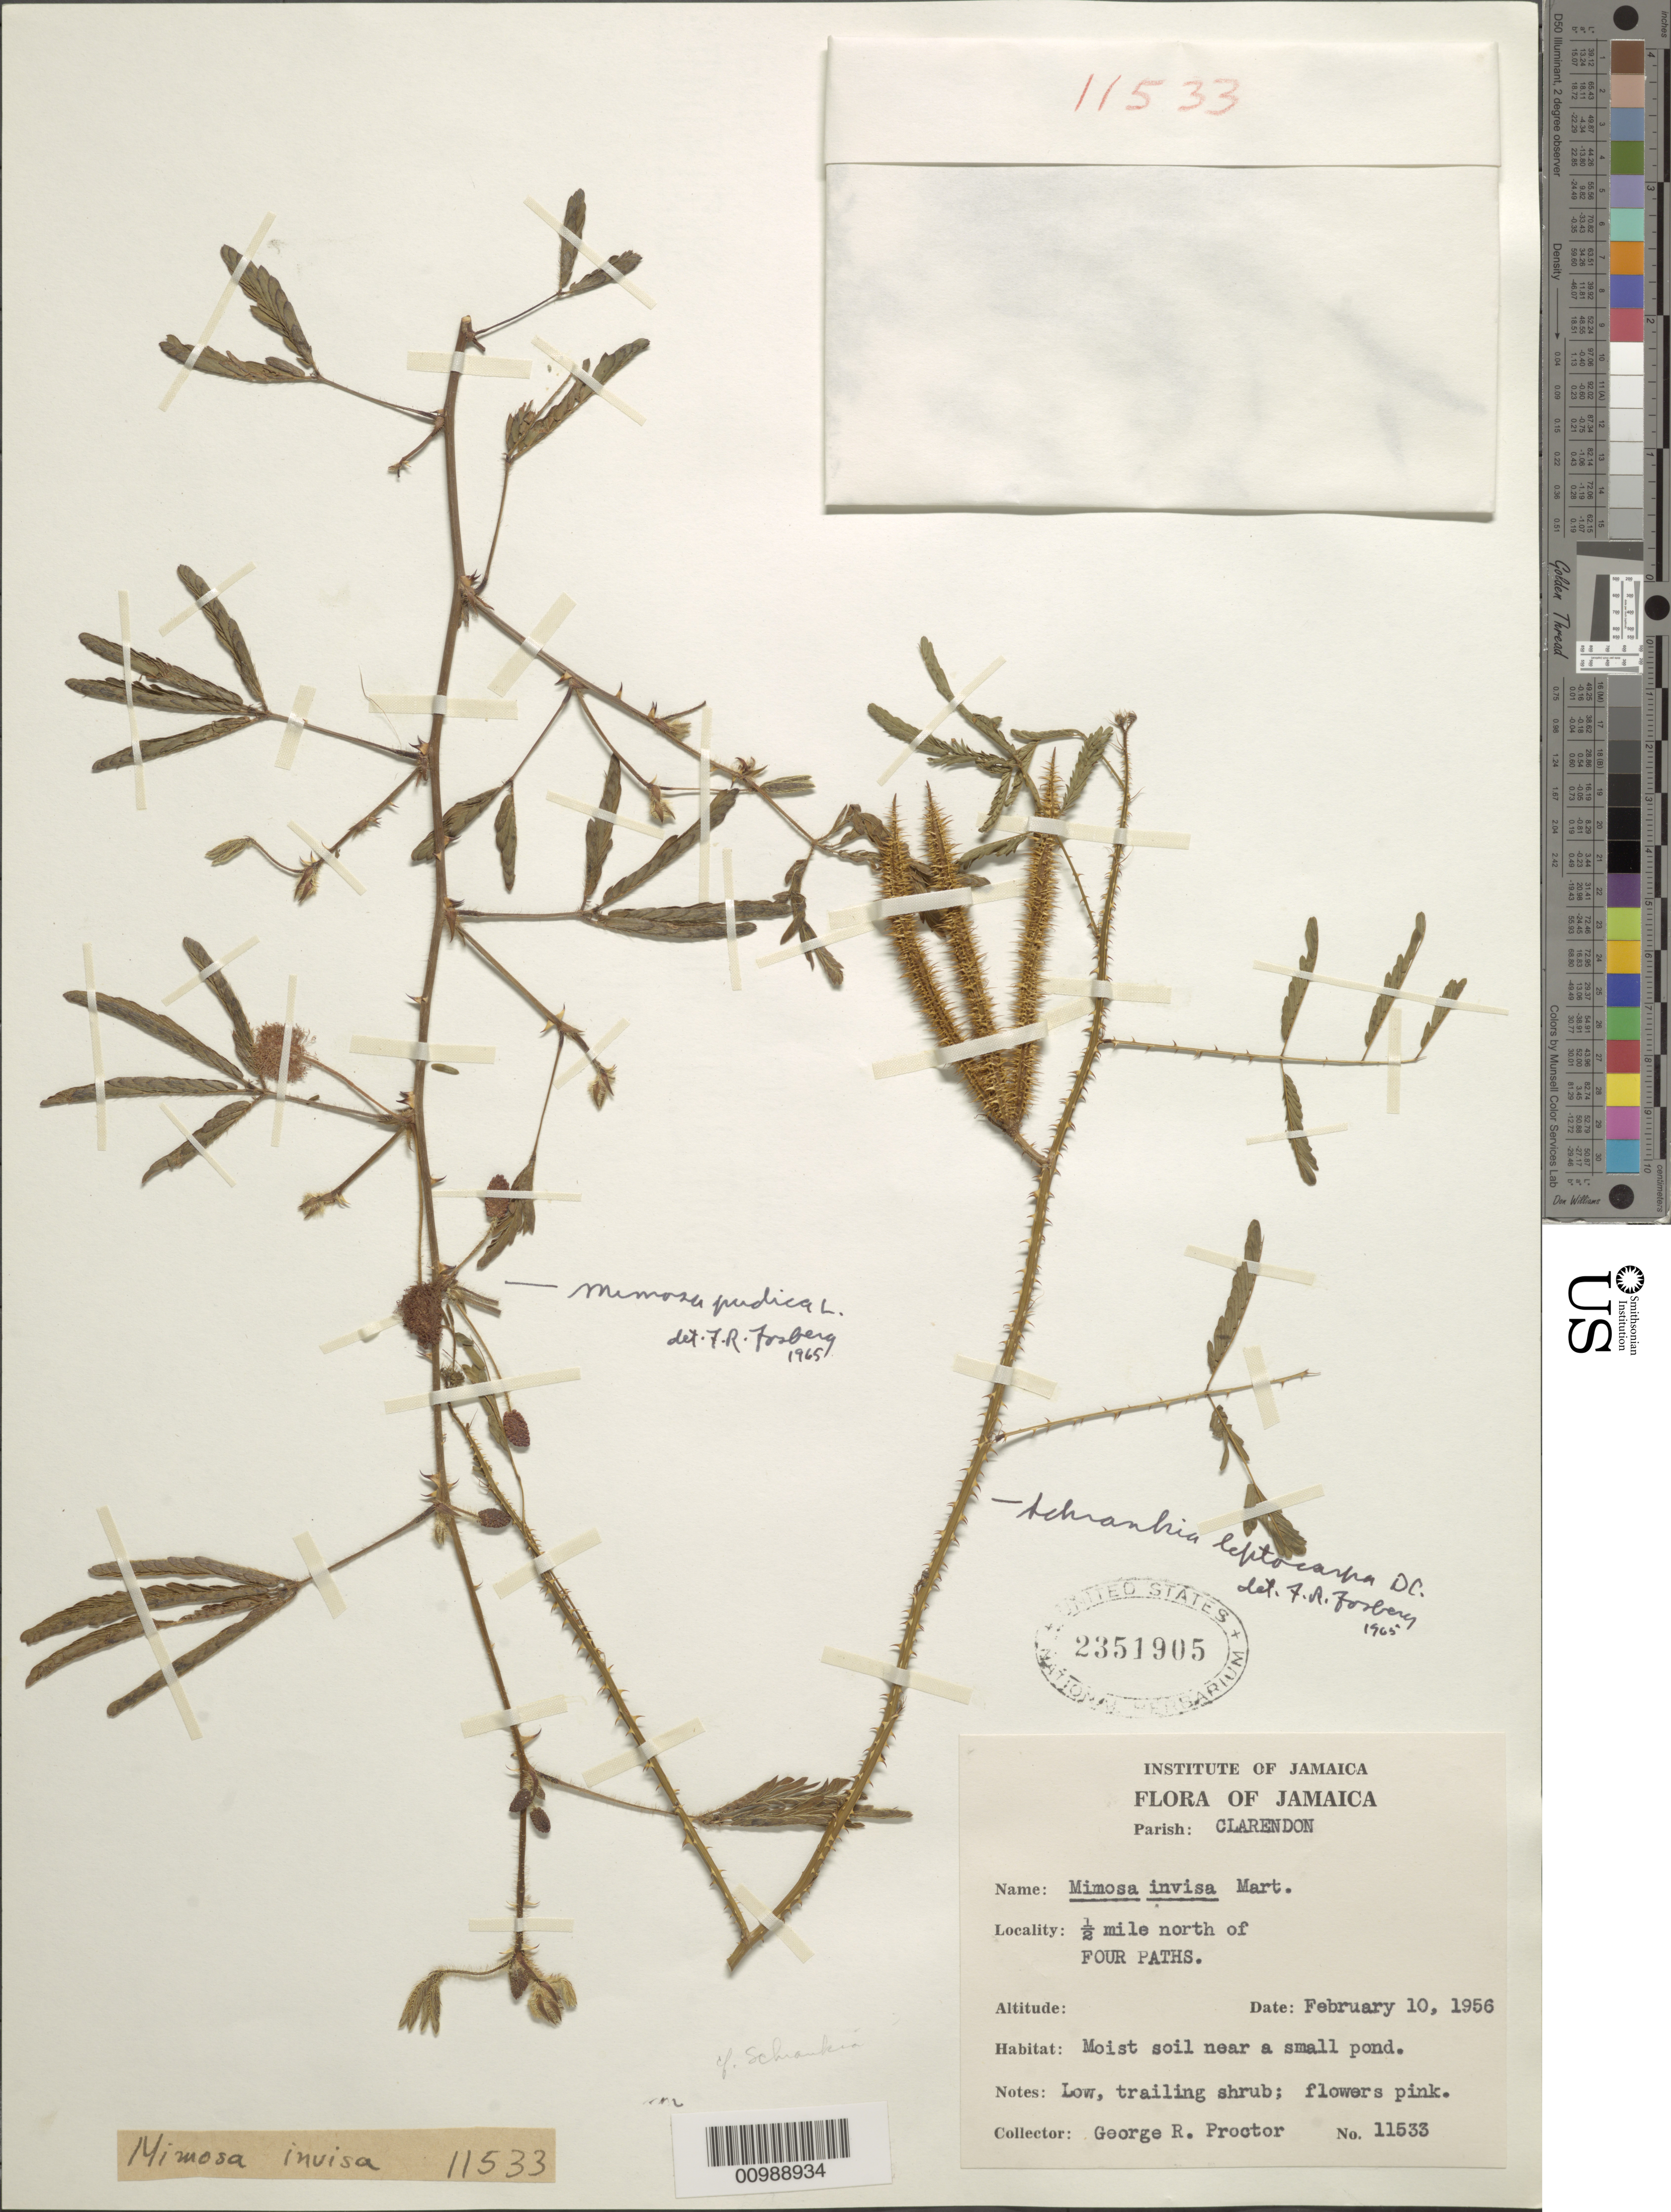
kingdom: Plantae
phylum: Tracheophyta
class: Magnoliopsida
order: Fabales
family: Fabaceae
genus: Mimosa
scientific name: Mimosa candollei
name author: R. Grether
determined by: Strong, Mark T., (BOT), Smithsonian Institution - National Museum of Natural History (UNITED STATES)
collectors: G. R. Proctor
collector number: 11533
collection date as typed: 10 Feb 1956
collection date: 1956-02-10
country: Jamaica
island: Jamaica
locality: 1/2 mile N of Four Paths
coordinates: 0 N, 0 E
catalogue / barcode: US 2351905